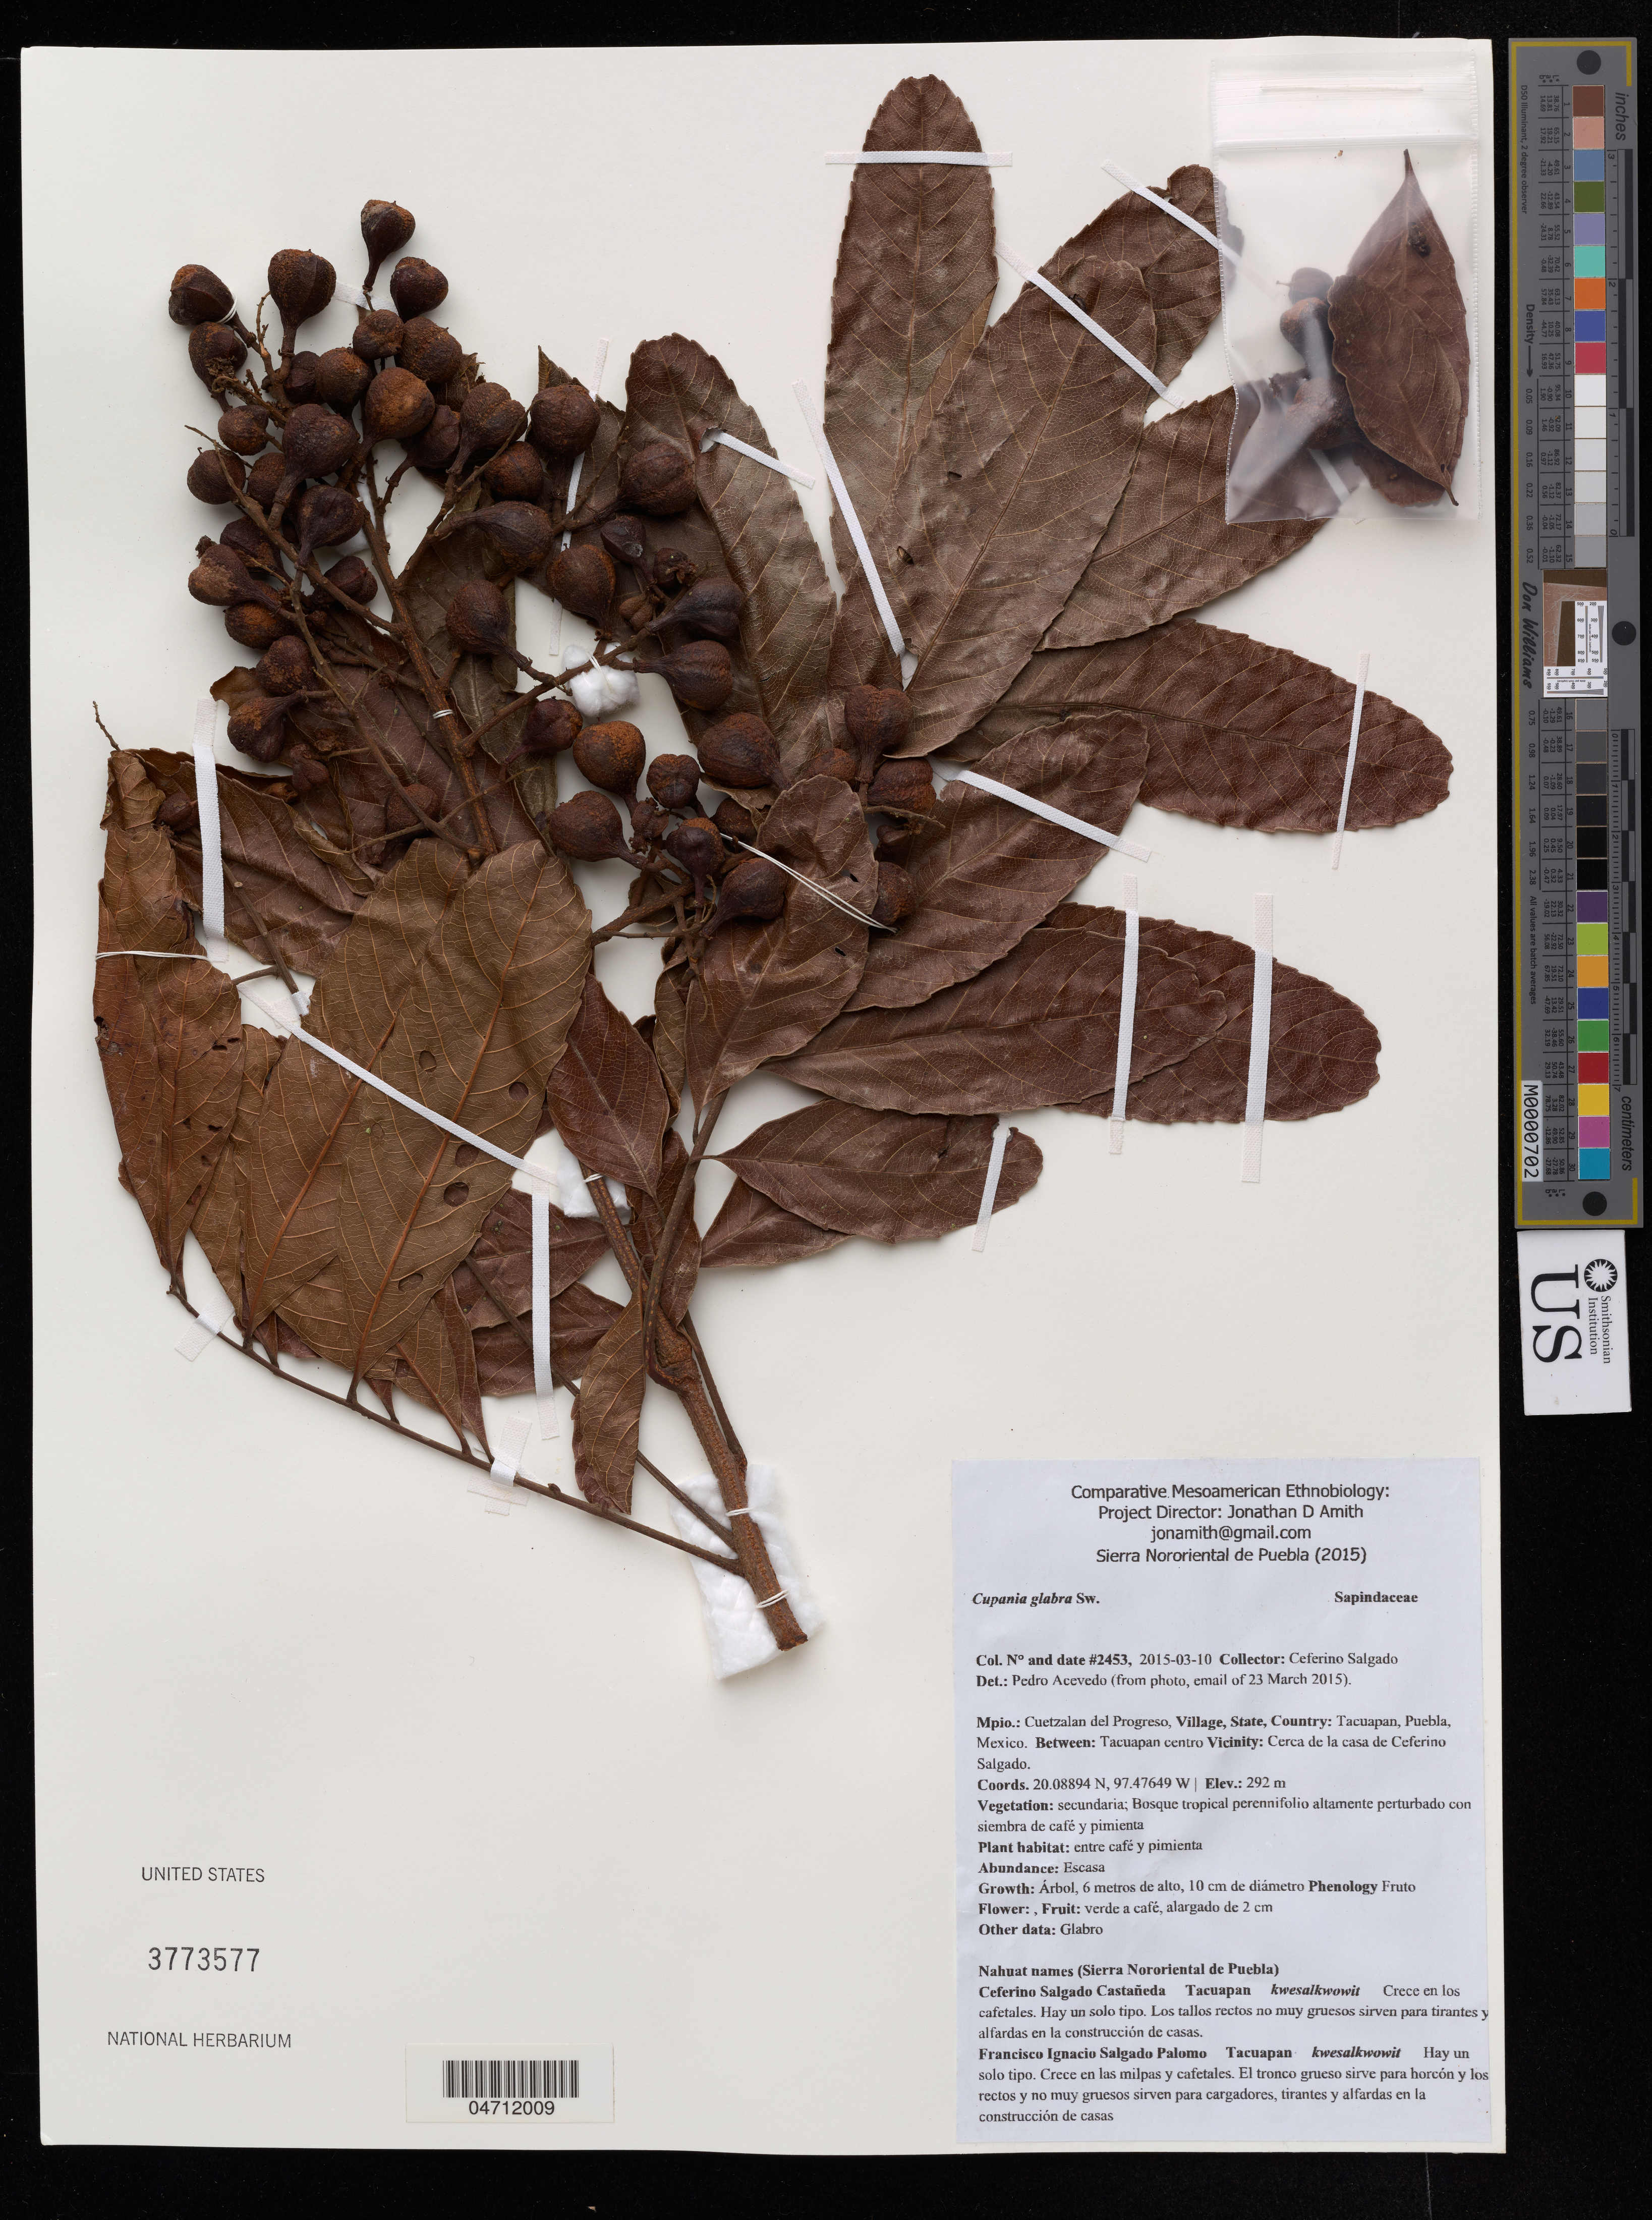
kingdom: Plantae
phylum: Tracheophyta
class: Magnoliopsida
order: Sapindales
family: Sapindaceae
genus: Cupania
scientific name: Cupania glabra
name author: Sw.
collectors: C. Salgado Castañeda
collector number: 2453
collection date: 2015-03-10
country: México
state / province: Puebla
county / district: Cuetzalan del Progreso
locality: PUEBLO: Tacuapan; LOCALIDAD EXACTA: Cerca de la casa de Ceferino Salgado.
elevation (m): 292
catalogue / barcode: US 3773577